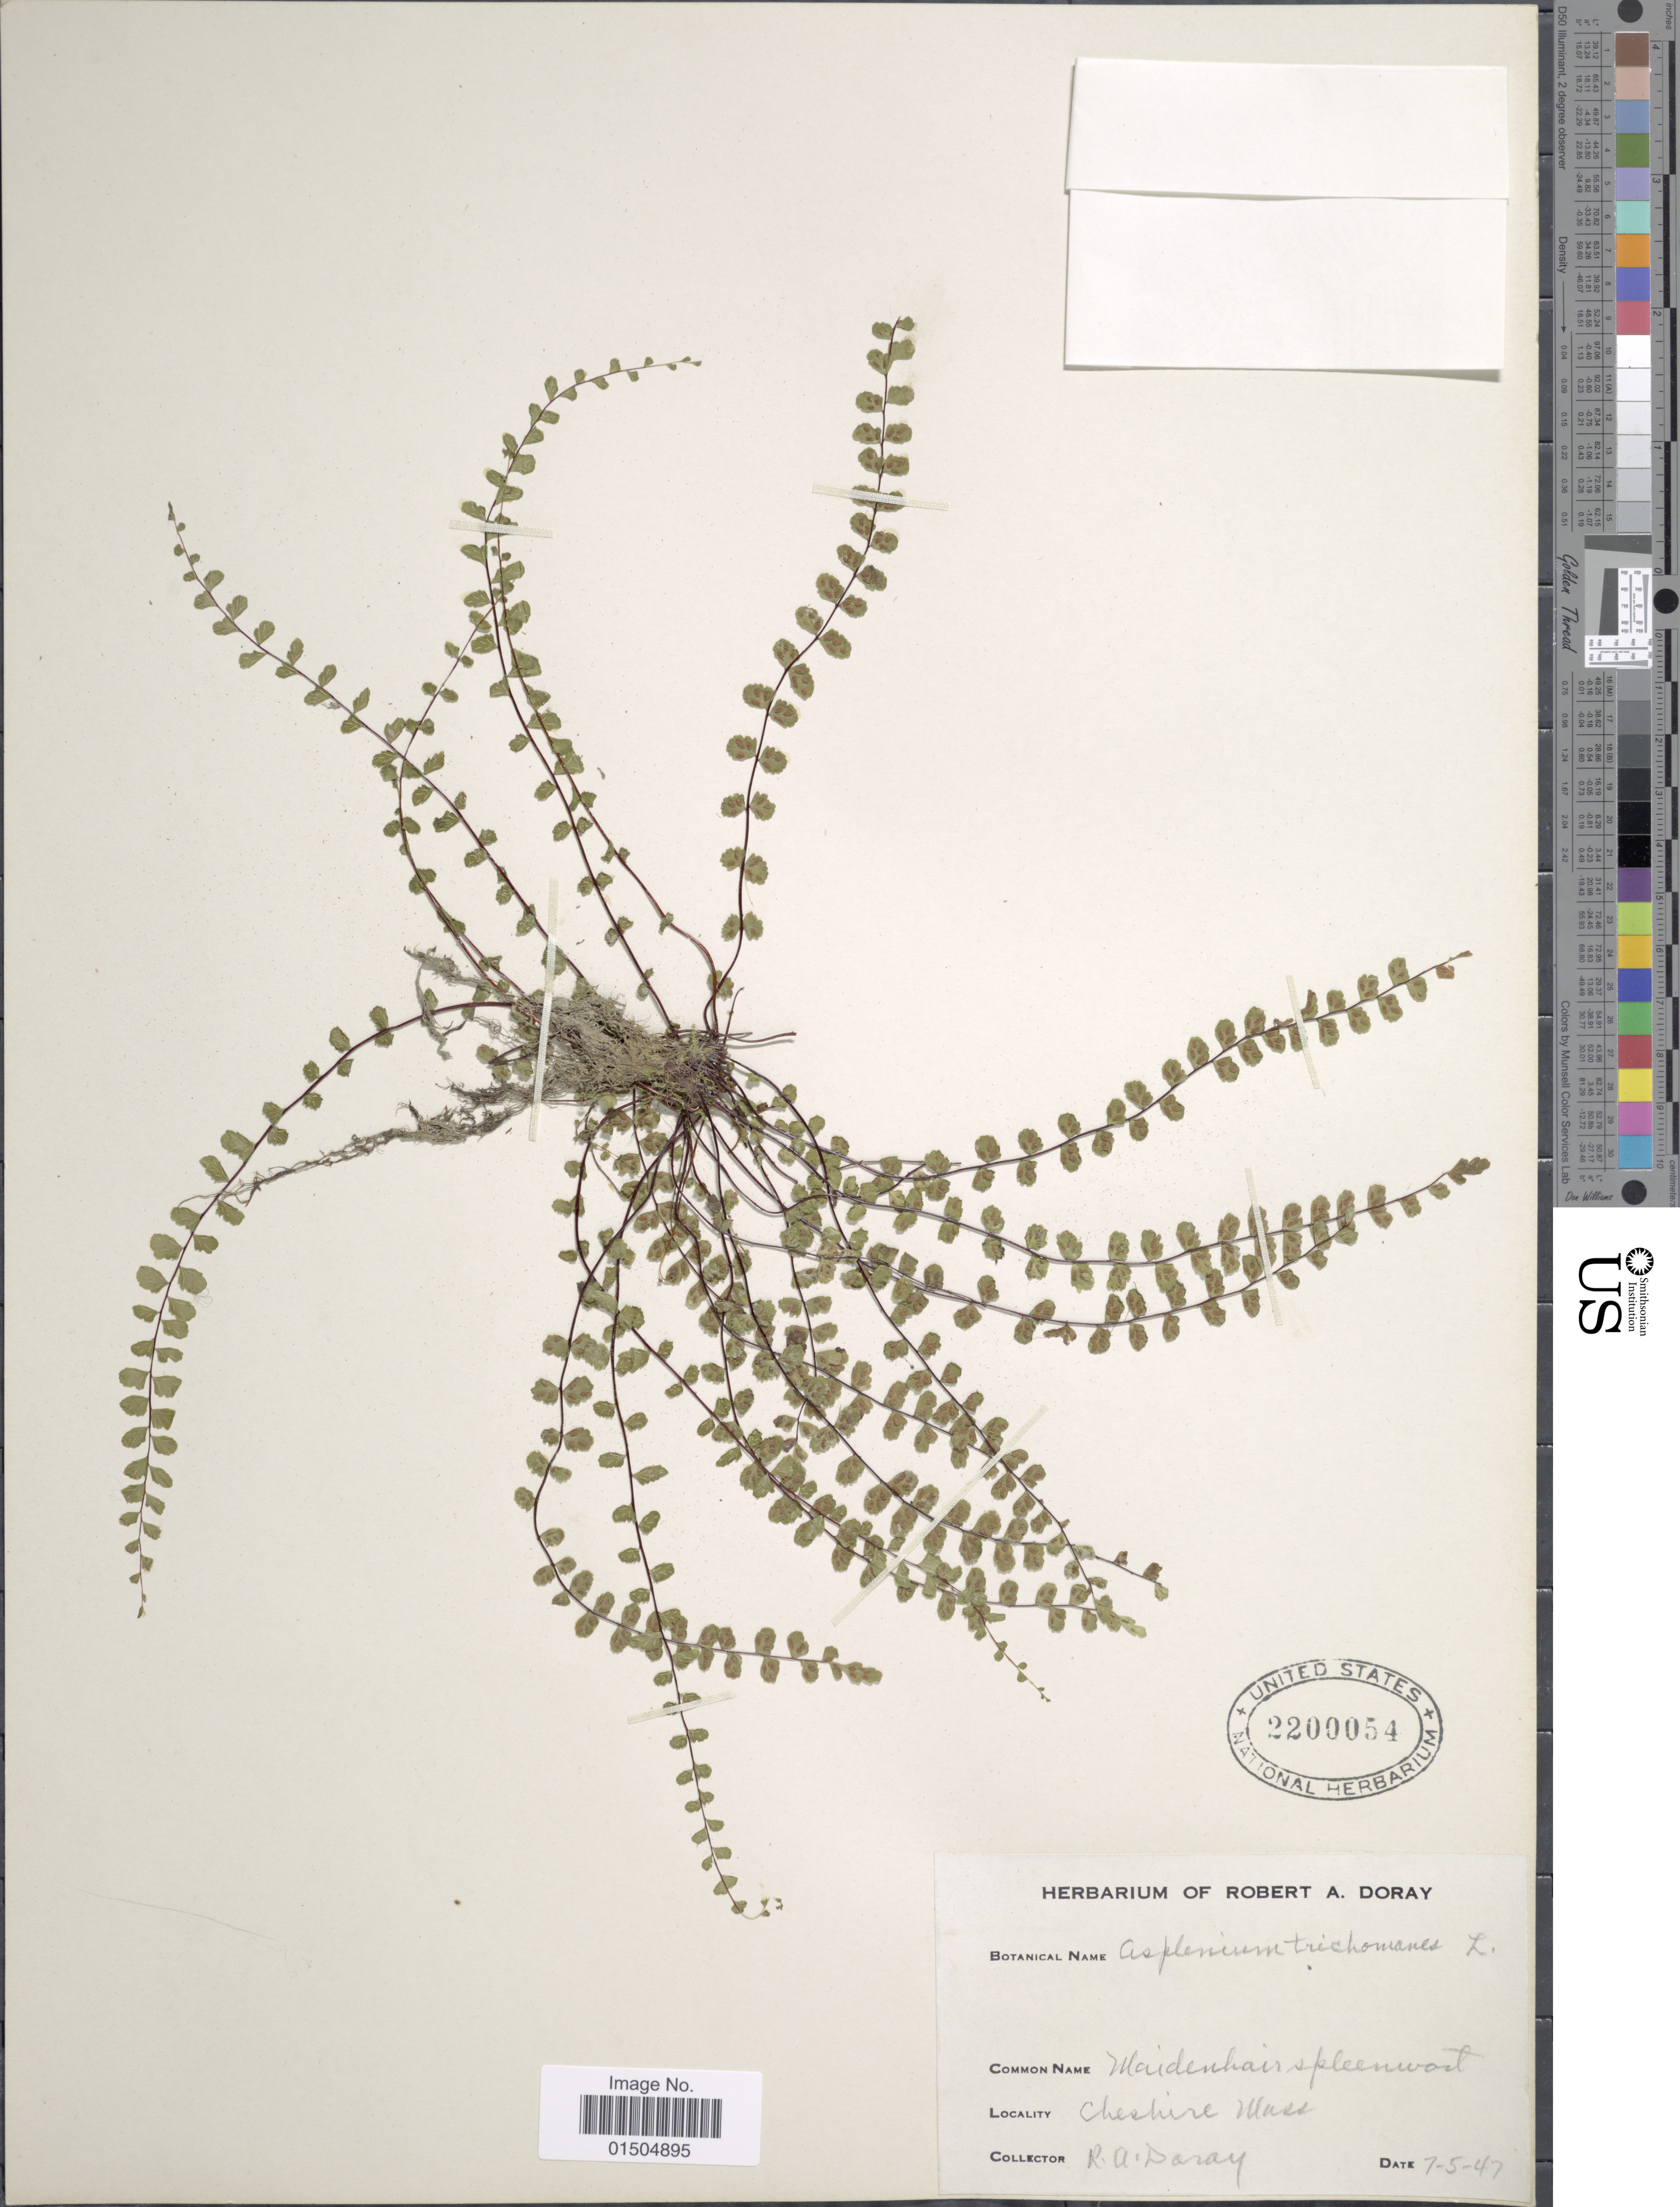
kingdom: Plantae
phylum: Tracheophyta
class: Polypodiopsida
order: Polypodiales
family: Aspleniaceae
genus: Asplenium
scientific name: Asplenium trichomanes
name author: L.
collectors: R. Doray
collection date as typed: Transcribed d/m/y: 5/7/47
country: United States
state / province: Massachusetts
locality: Cheshire.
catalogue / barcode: US 2200054